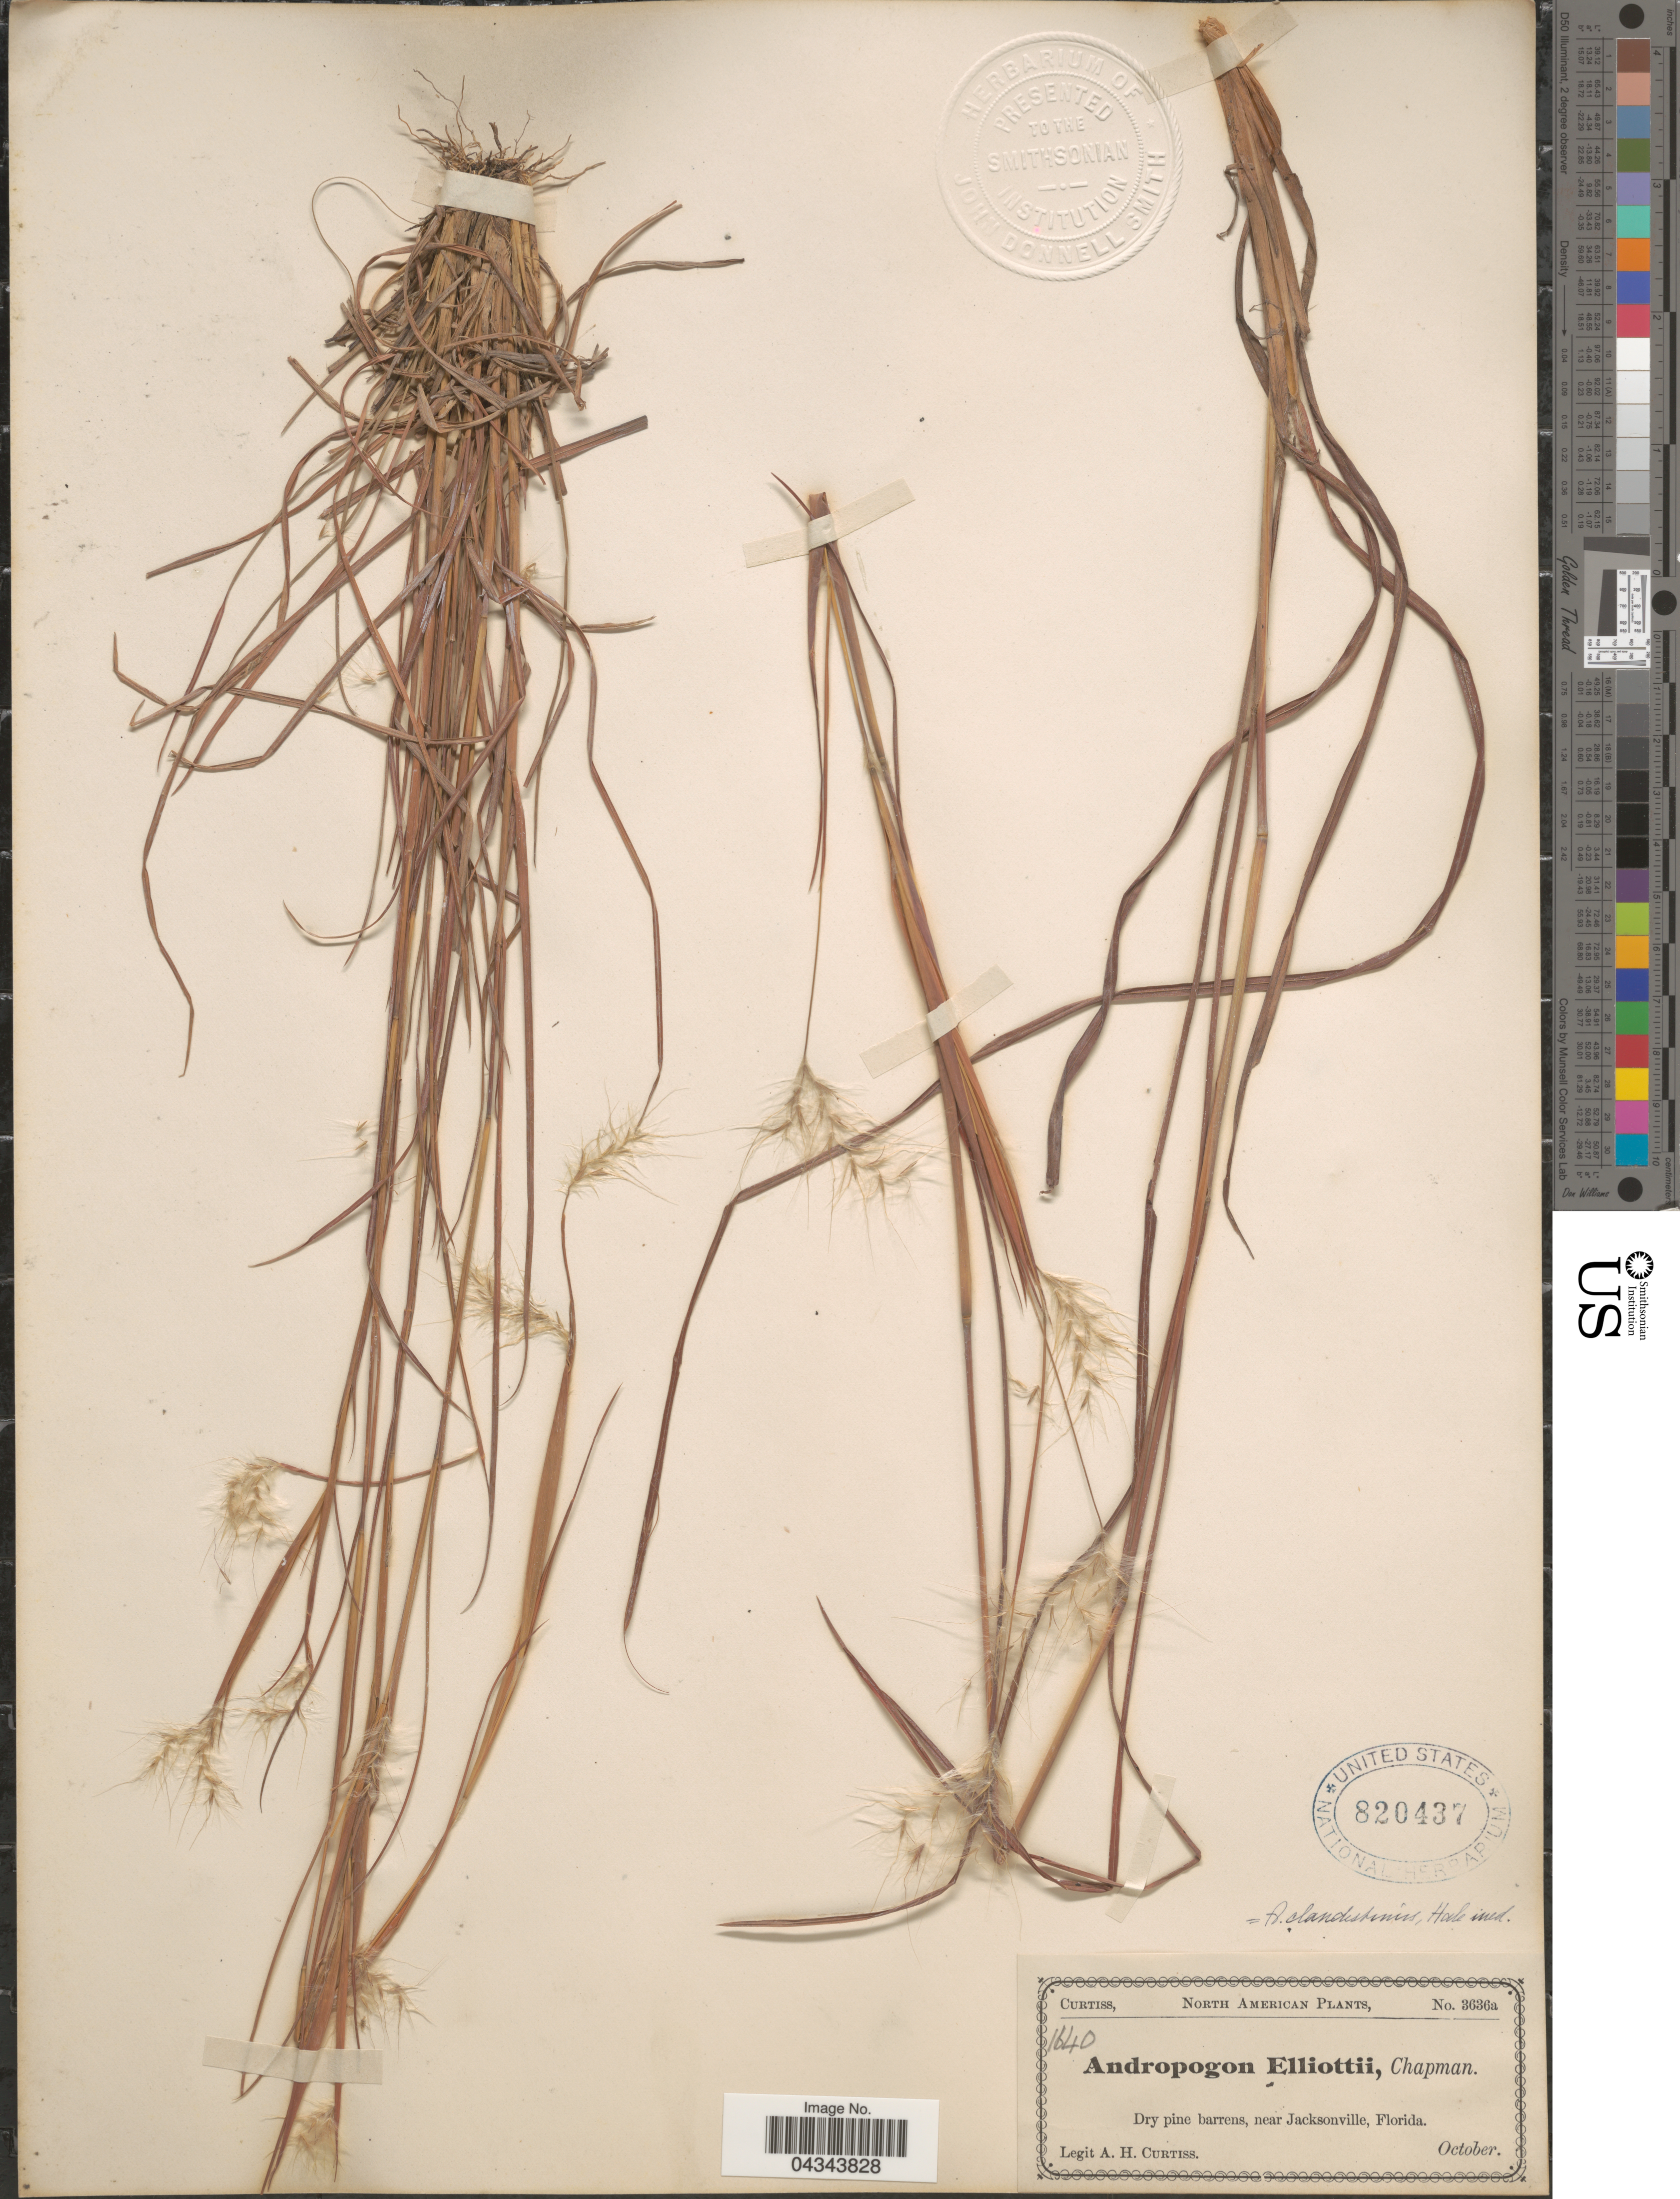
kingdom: Plantae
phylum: Tracheophyta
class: Liliopsida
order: Poales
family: Poaceae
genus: Andropogon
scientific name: Andropogon ternarius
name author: Michx.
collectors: A. H. Curtiss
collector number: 3636a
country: United States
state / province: Florida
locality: Near Jacksonville.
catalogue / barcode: US 820437